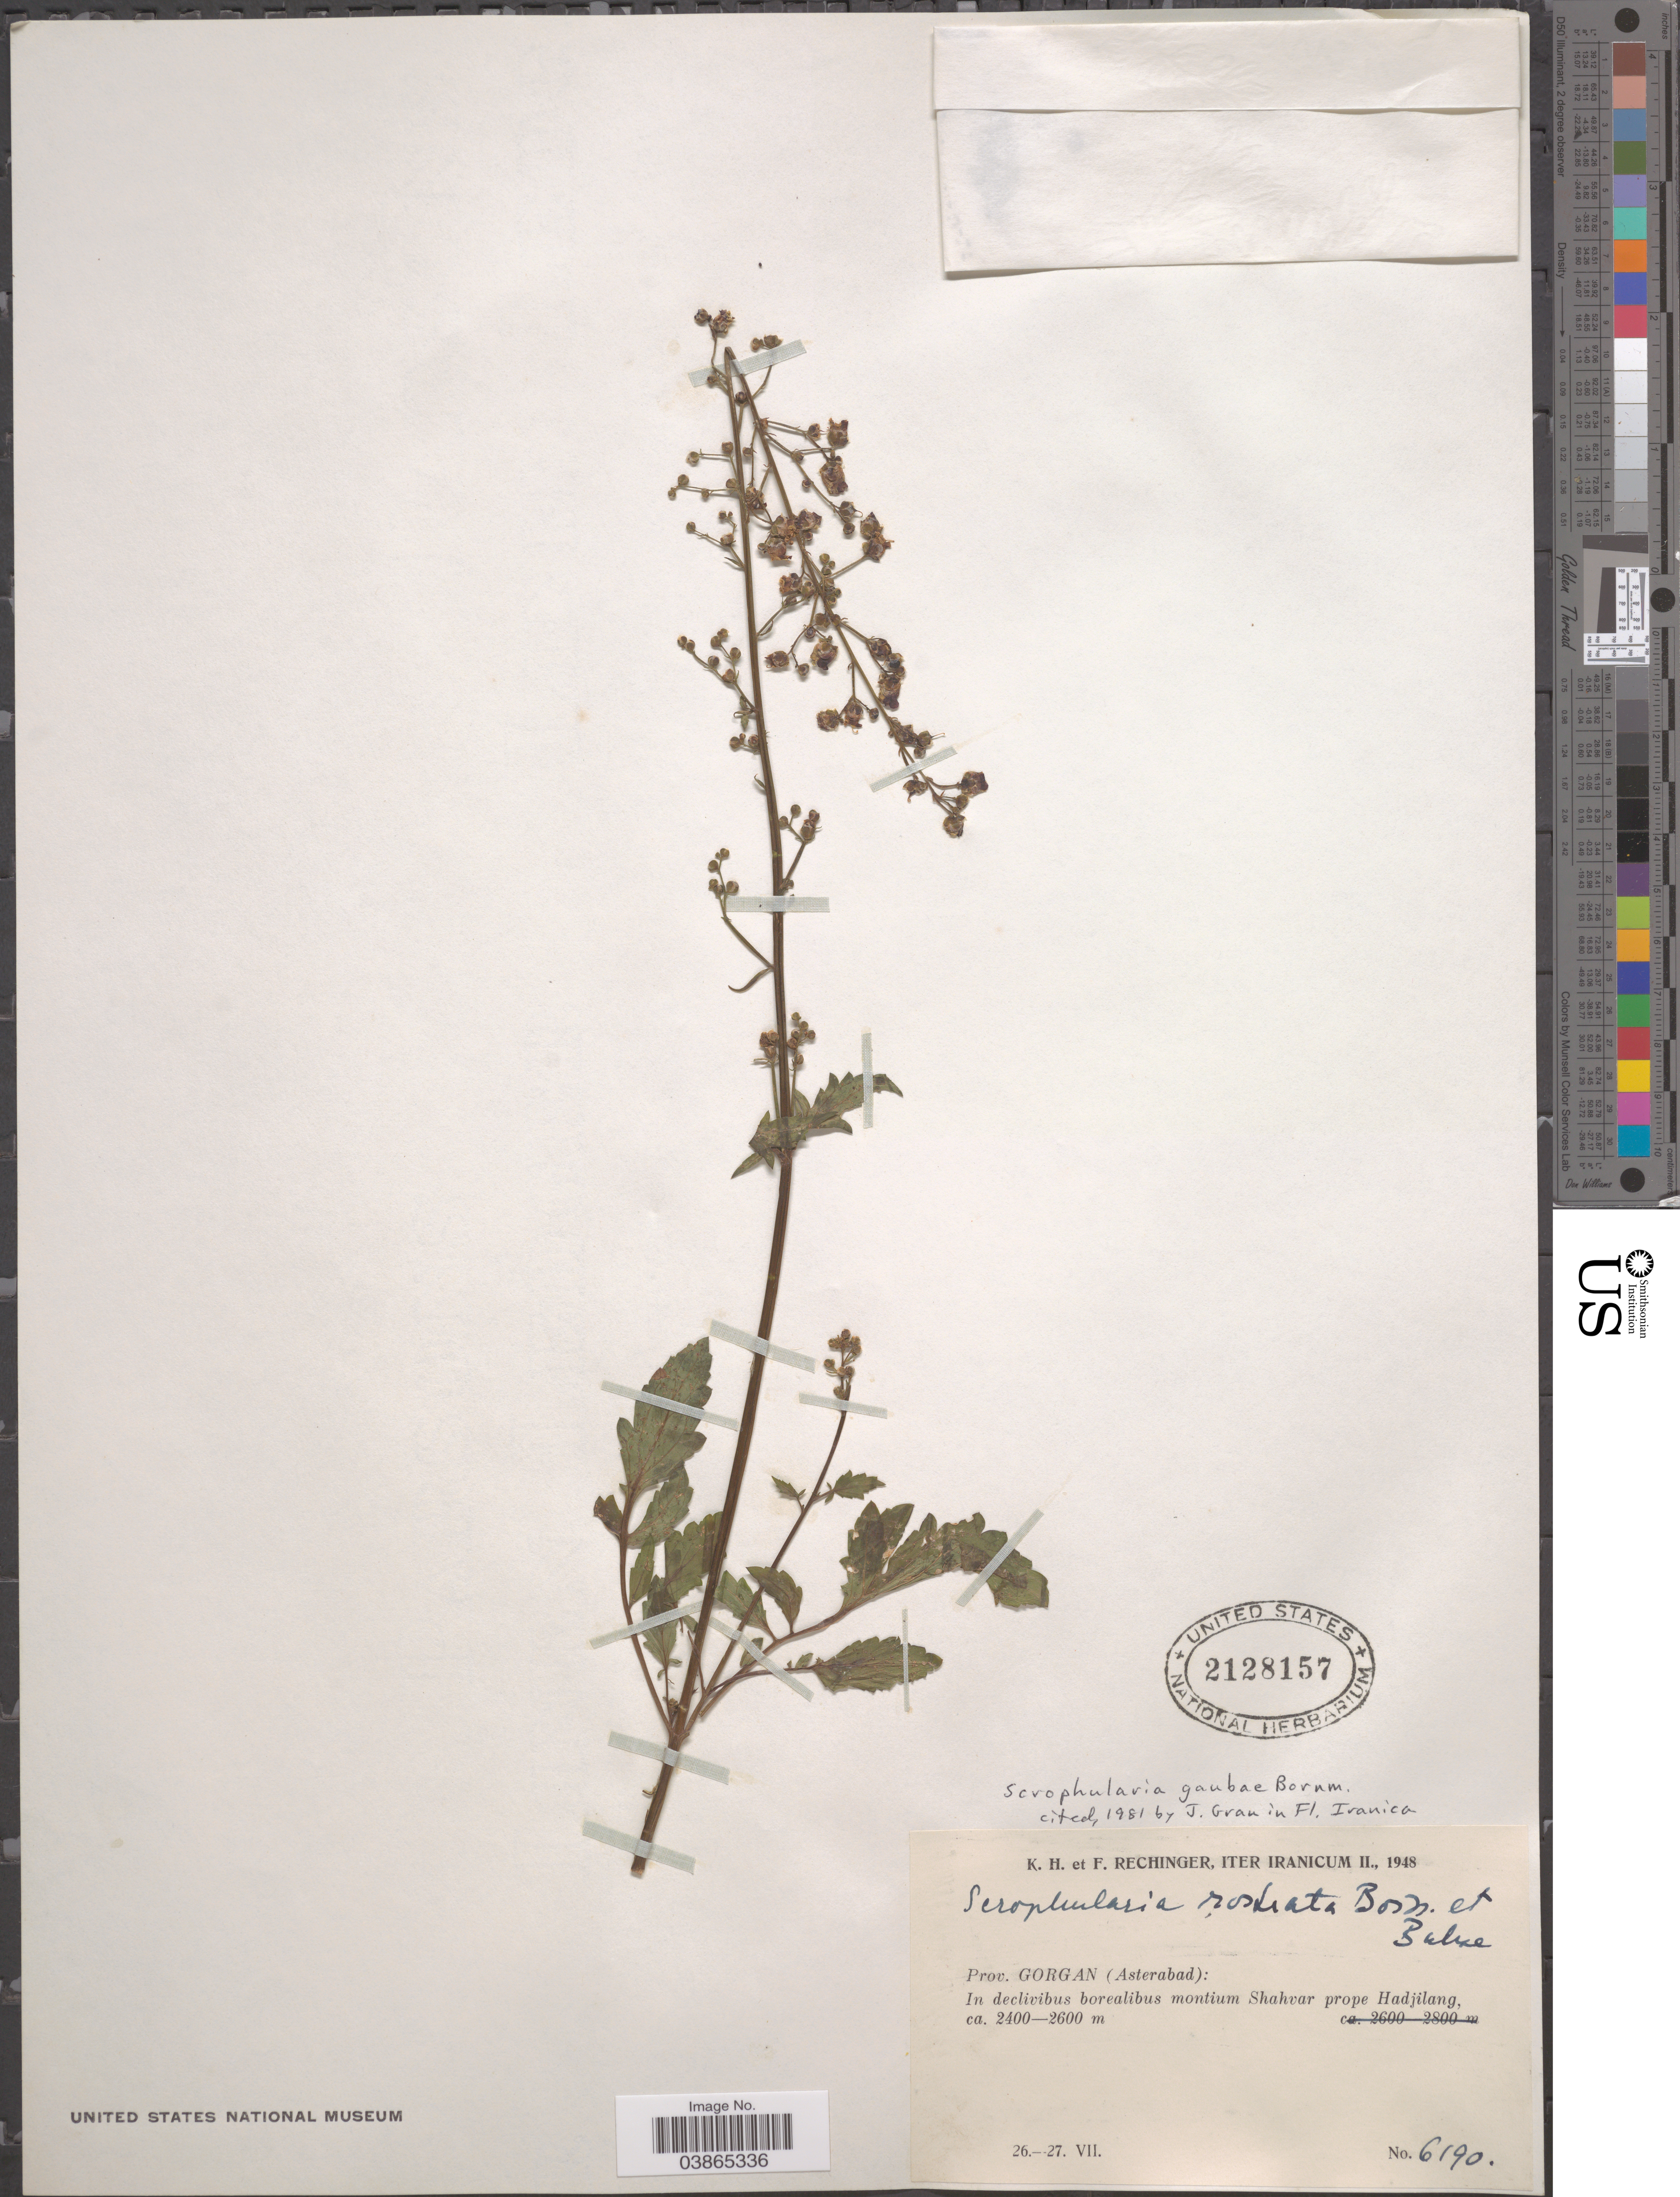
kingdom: Plantae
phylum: Tracheophyta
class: Magnoliopsida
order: Lamiales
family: Scrophulariaceae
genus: Scrophularia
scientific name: Scrophularia gaubae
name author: Bornm.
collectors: K. H. Rechinger & F. Rechinger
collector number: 6190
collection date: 1948-07-26/1948-07-27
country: Iran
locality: Iranicum. Prov. Gorgan (Asterabad): In declivibus borealibus montium Shahwar prope Hadjilang.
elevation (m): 2400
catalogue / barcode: US 2128157